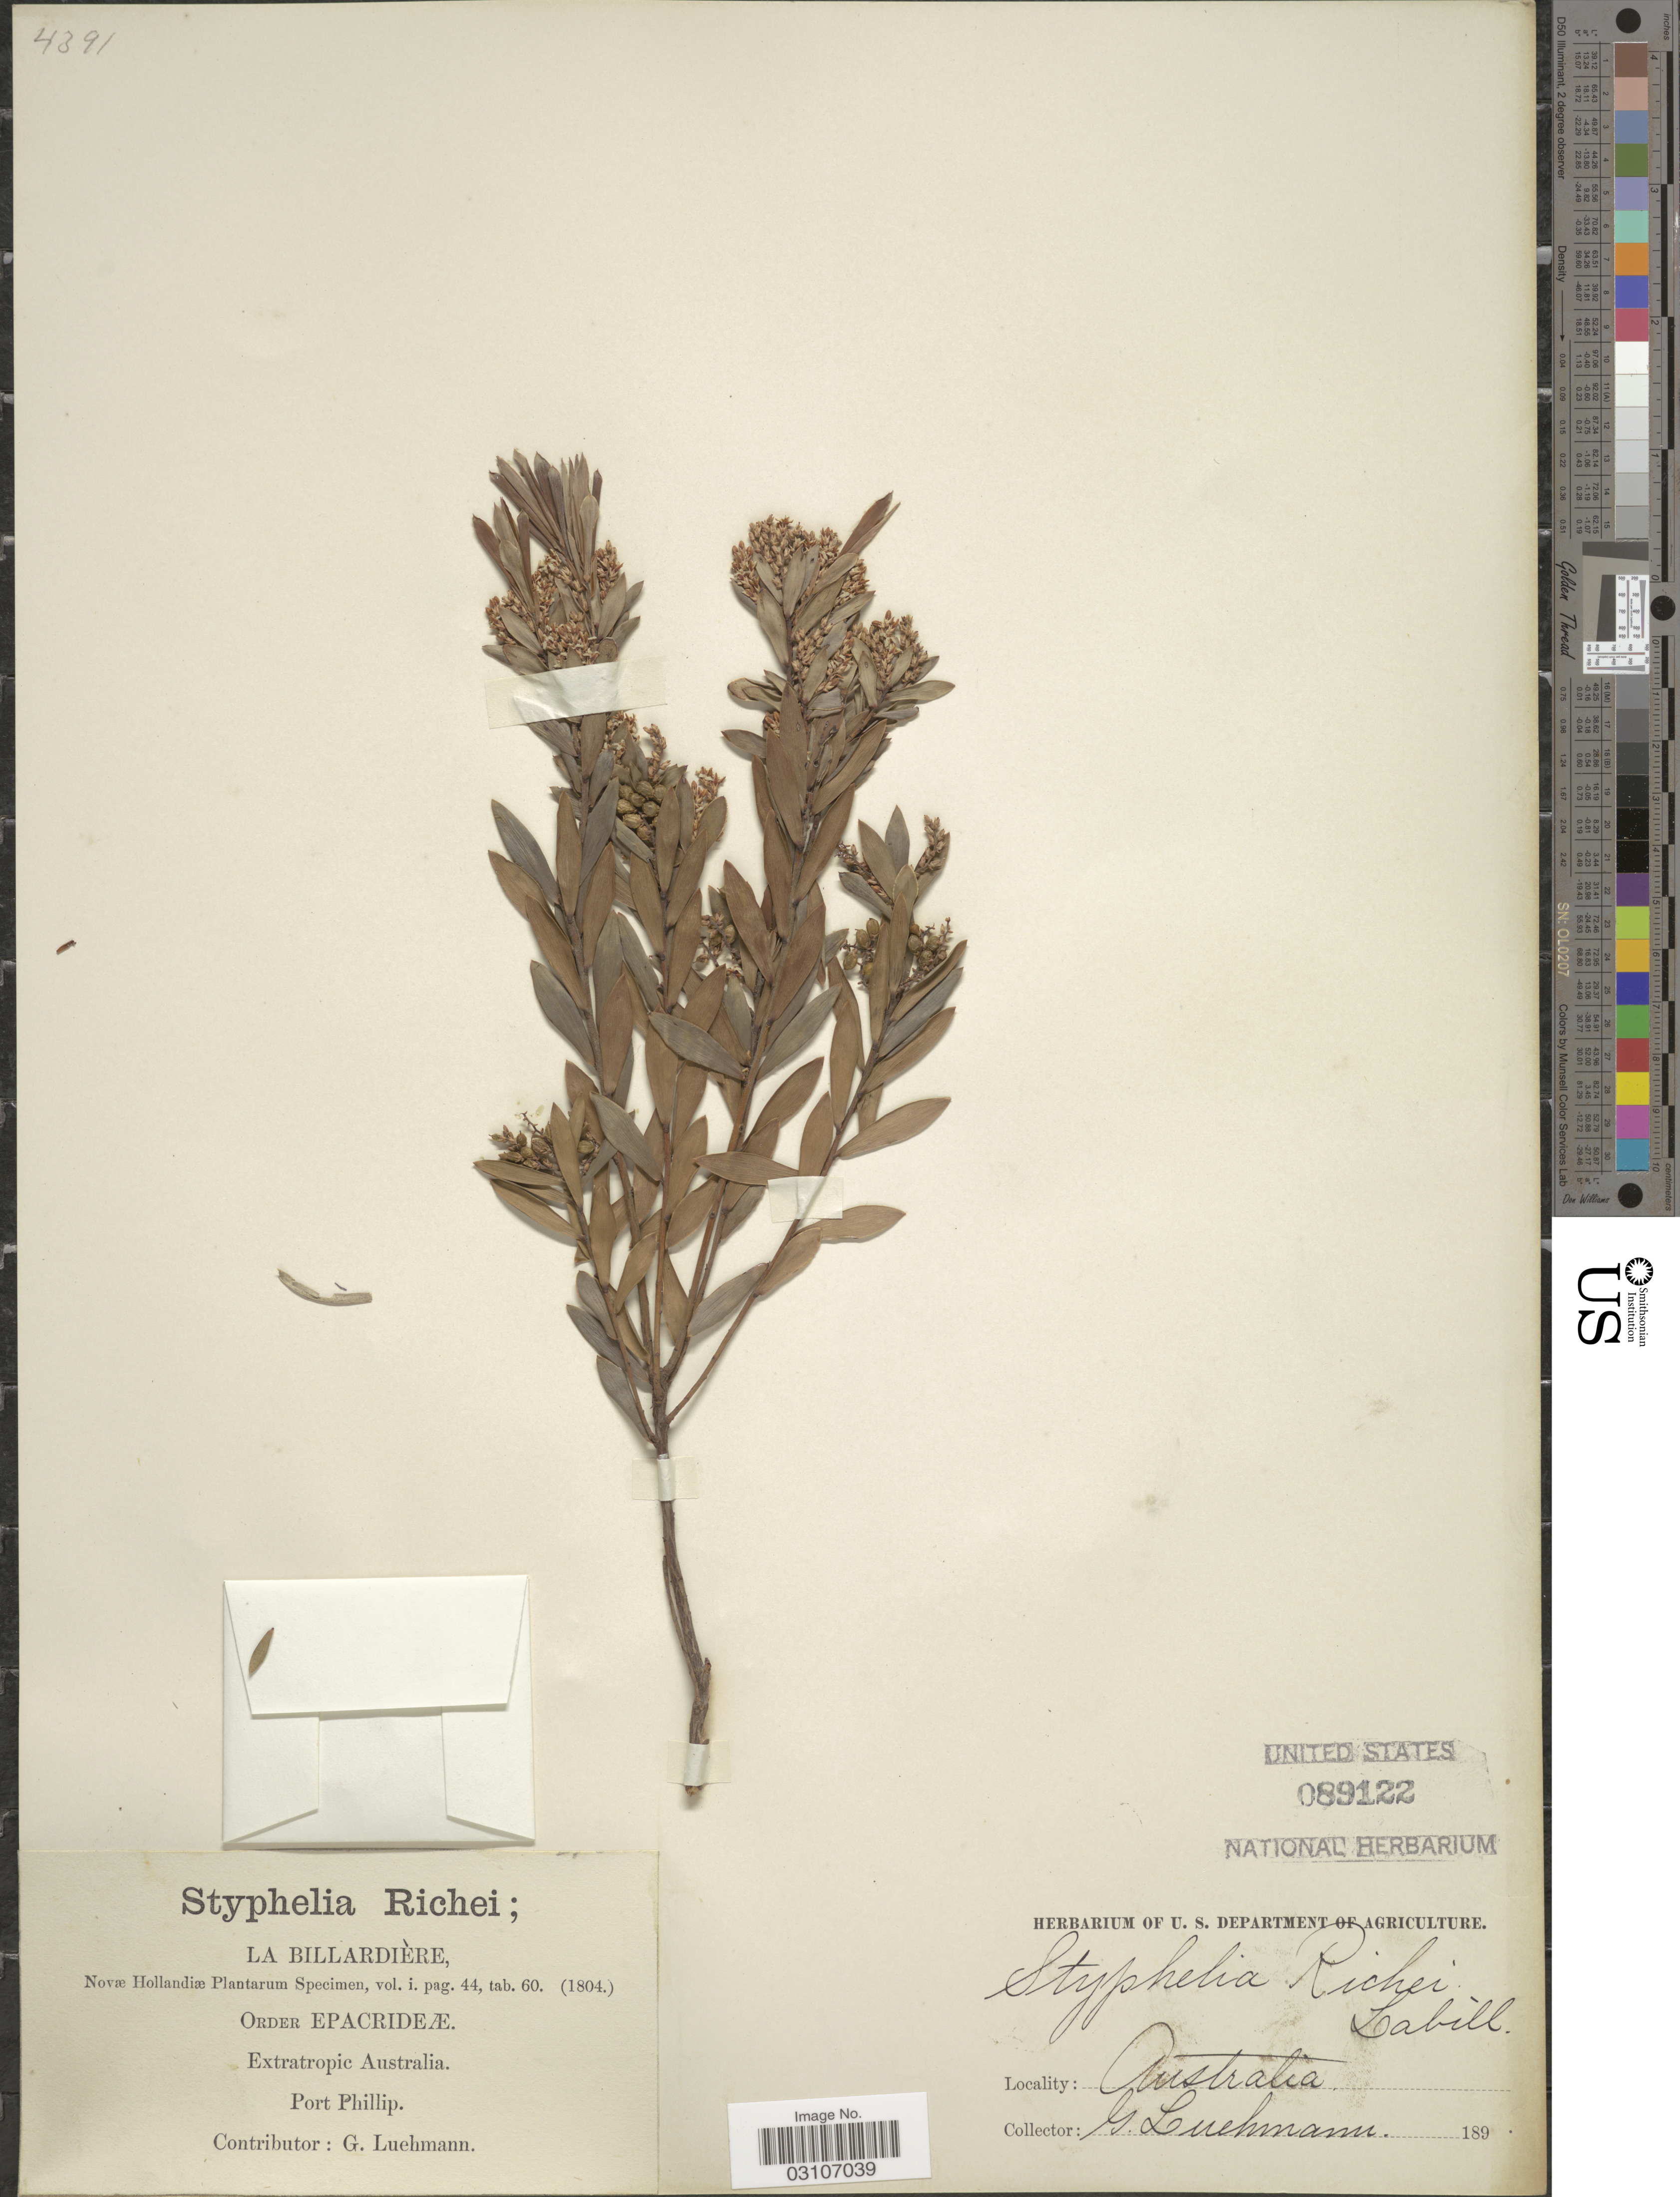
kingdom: Plantae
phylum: Tracheophyta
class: Magnoliopsida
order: Ericales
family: Ericaceae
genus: Leucopogon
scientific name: Leucopogon richei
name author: R. Br.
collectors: G. Luehmann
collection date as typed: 189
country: Australia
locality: Extratropic Australia. Port Philip.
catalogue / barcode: US 89122